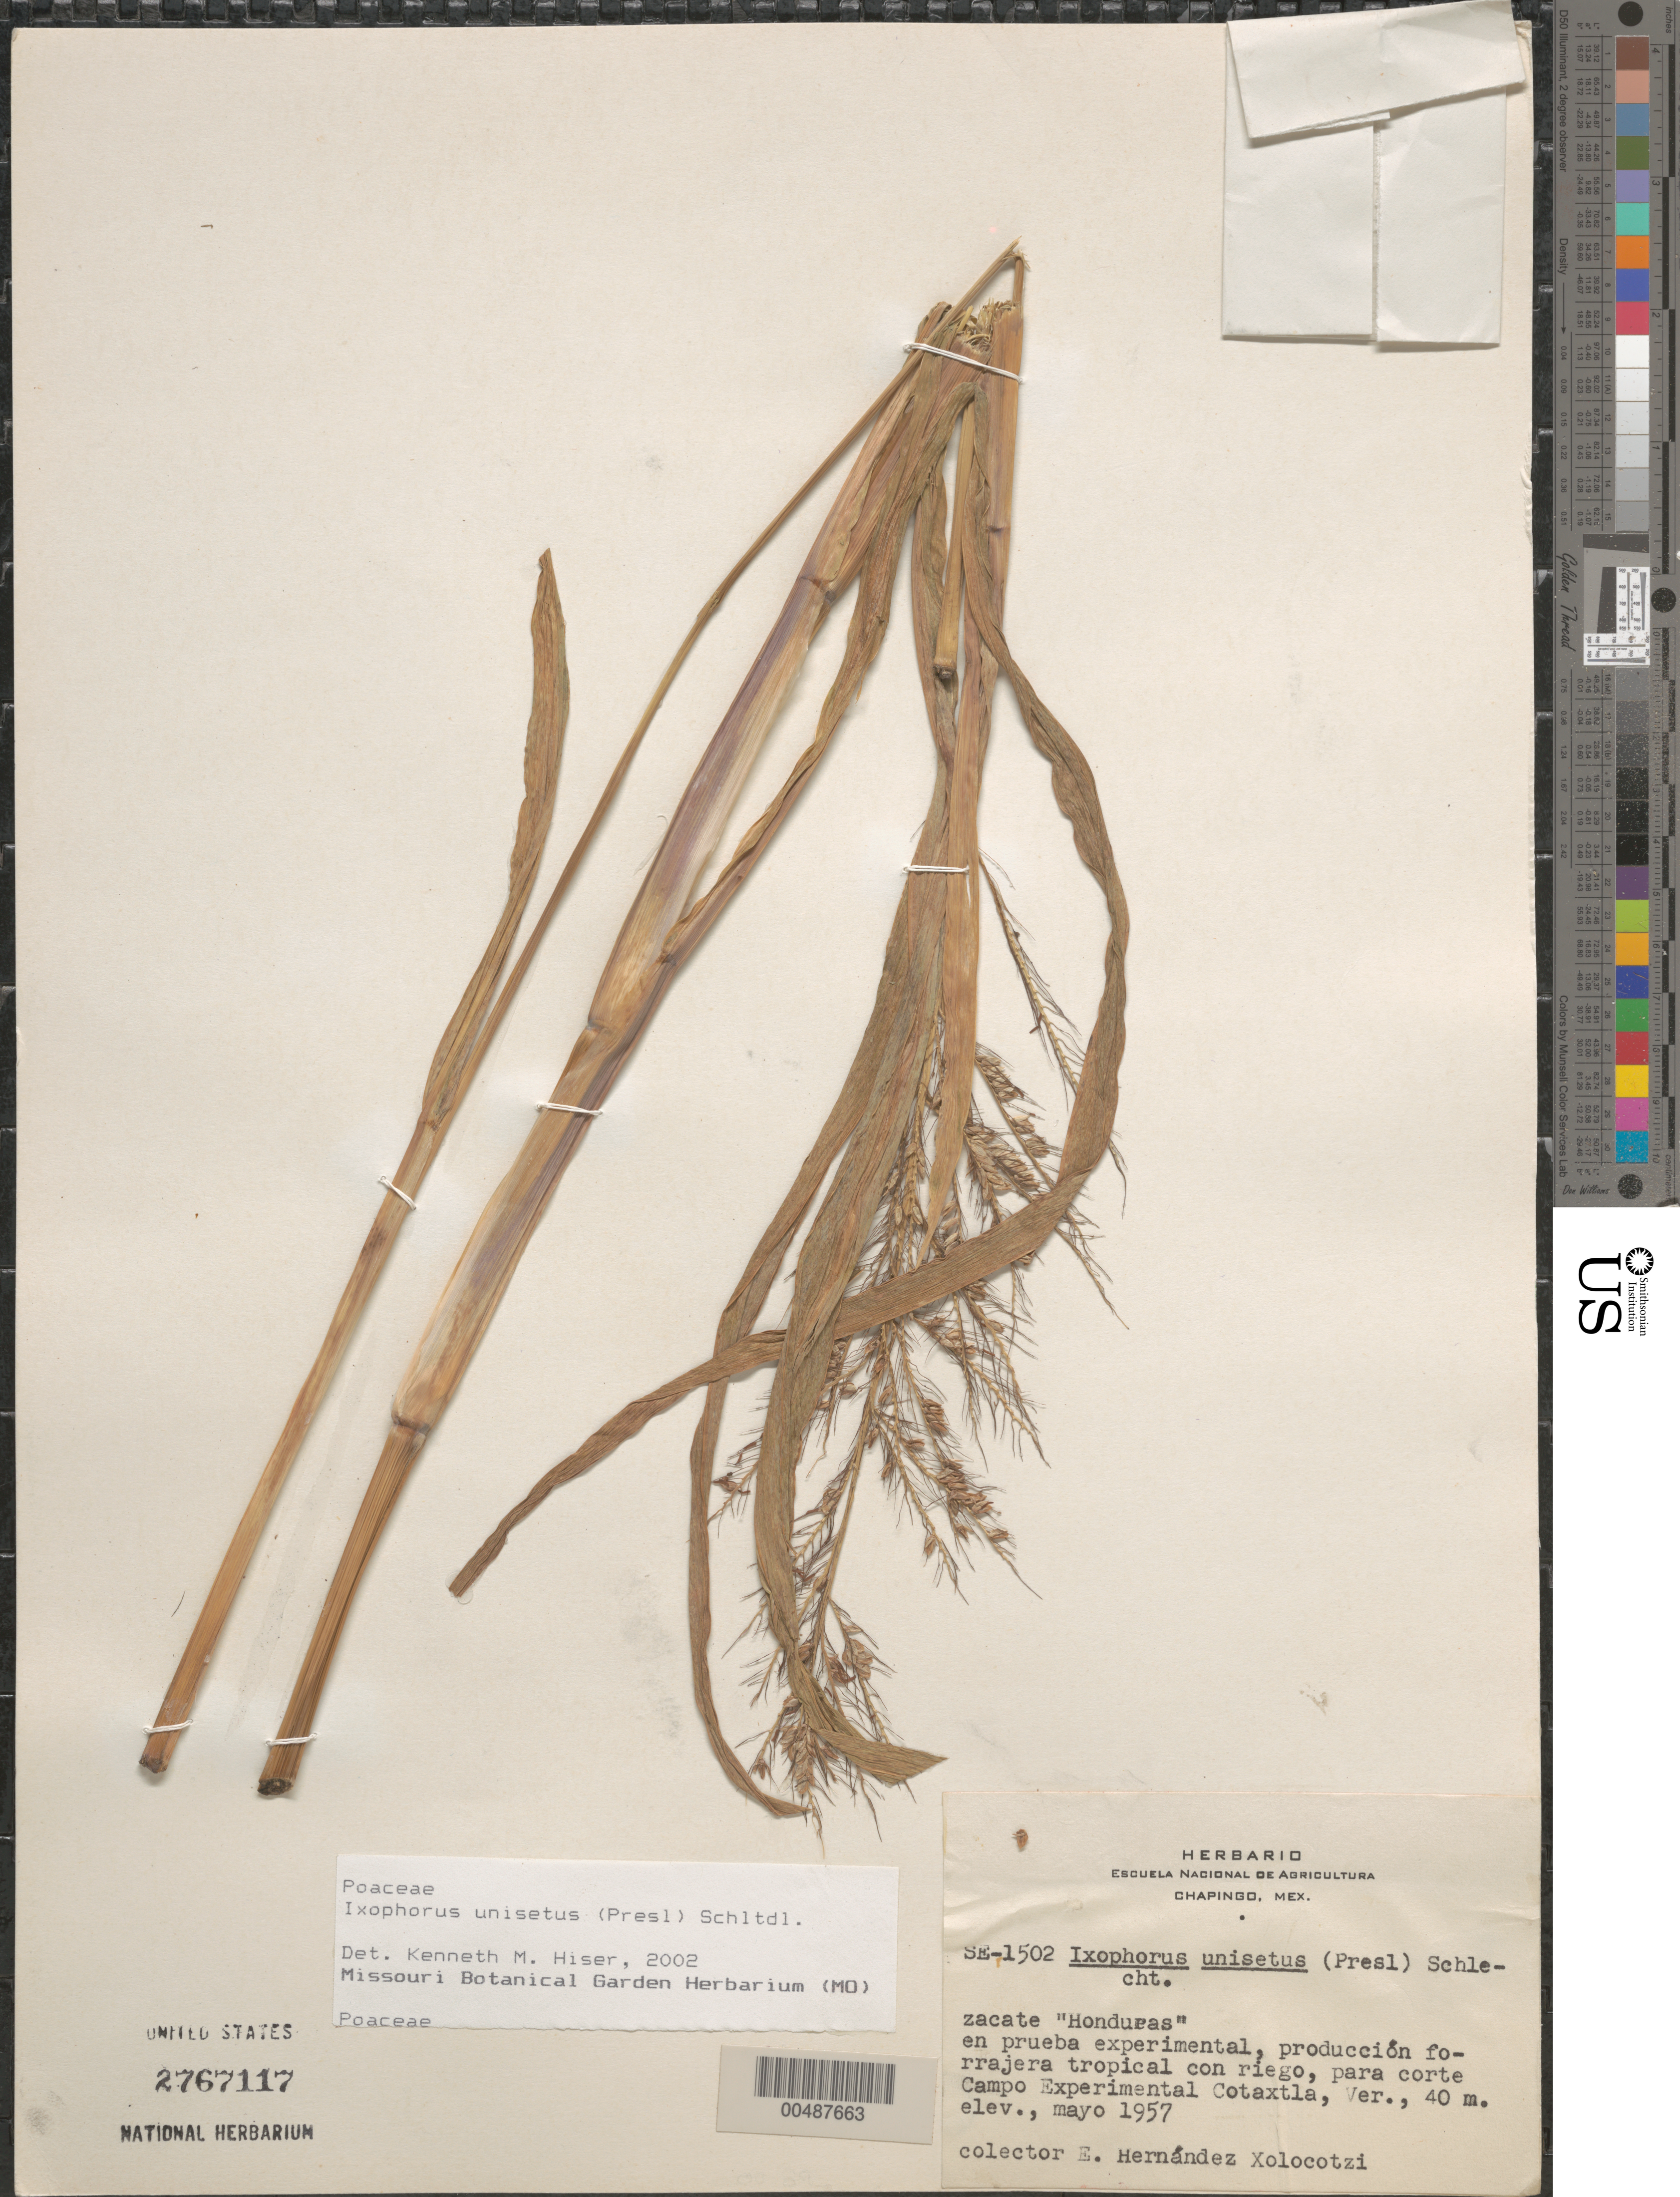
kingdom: Plantae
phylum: Tracheophyta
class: Liliopsida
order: Poales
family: Poaceae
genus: Ixophorus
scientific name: Ixophorus unisetus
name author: (J. Presl) Schltdl.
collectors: E. I. Hernández-X.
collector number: SE-1502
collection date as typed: May 1957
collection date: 1957-05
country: Mexico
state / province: Veracruz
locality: En prueba experimental, para corte Campo Experimental Cotaxtla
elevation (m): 40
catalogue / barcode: US 2767117